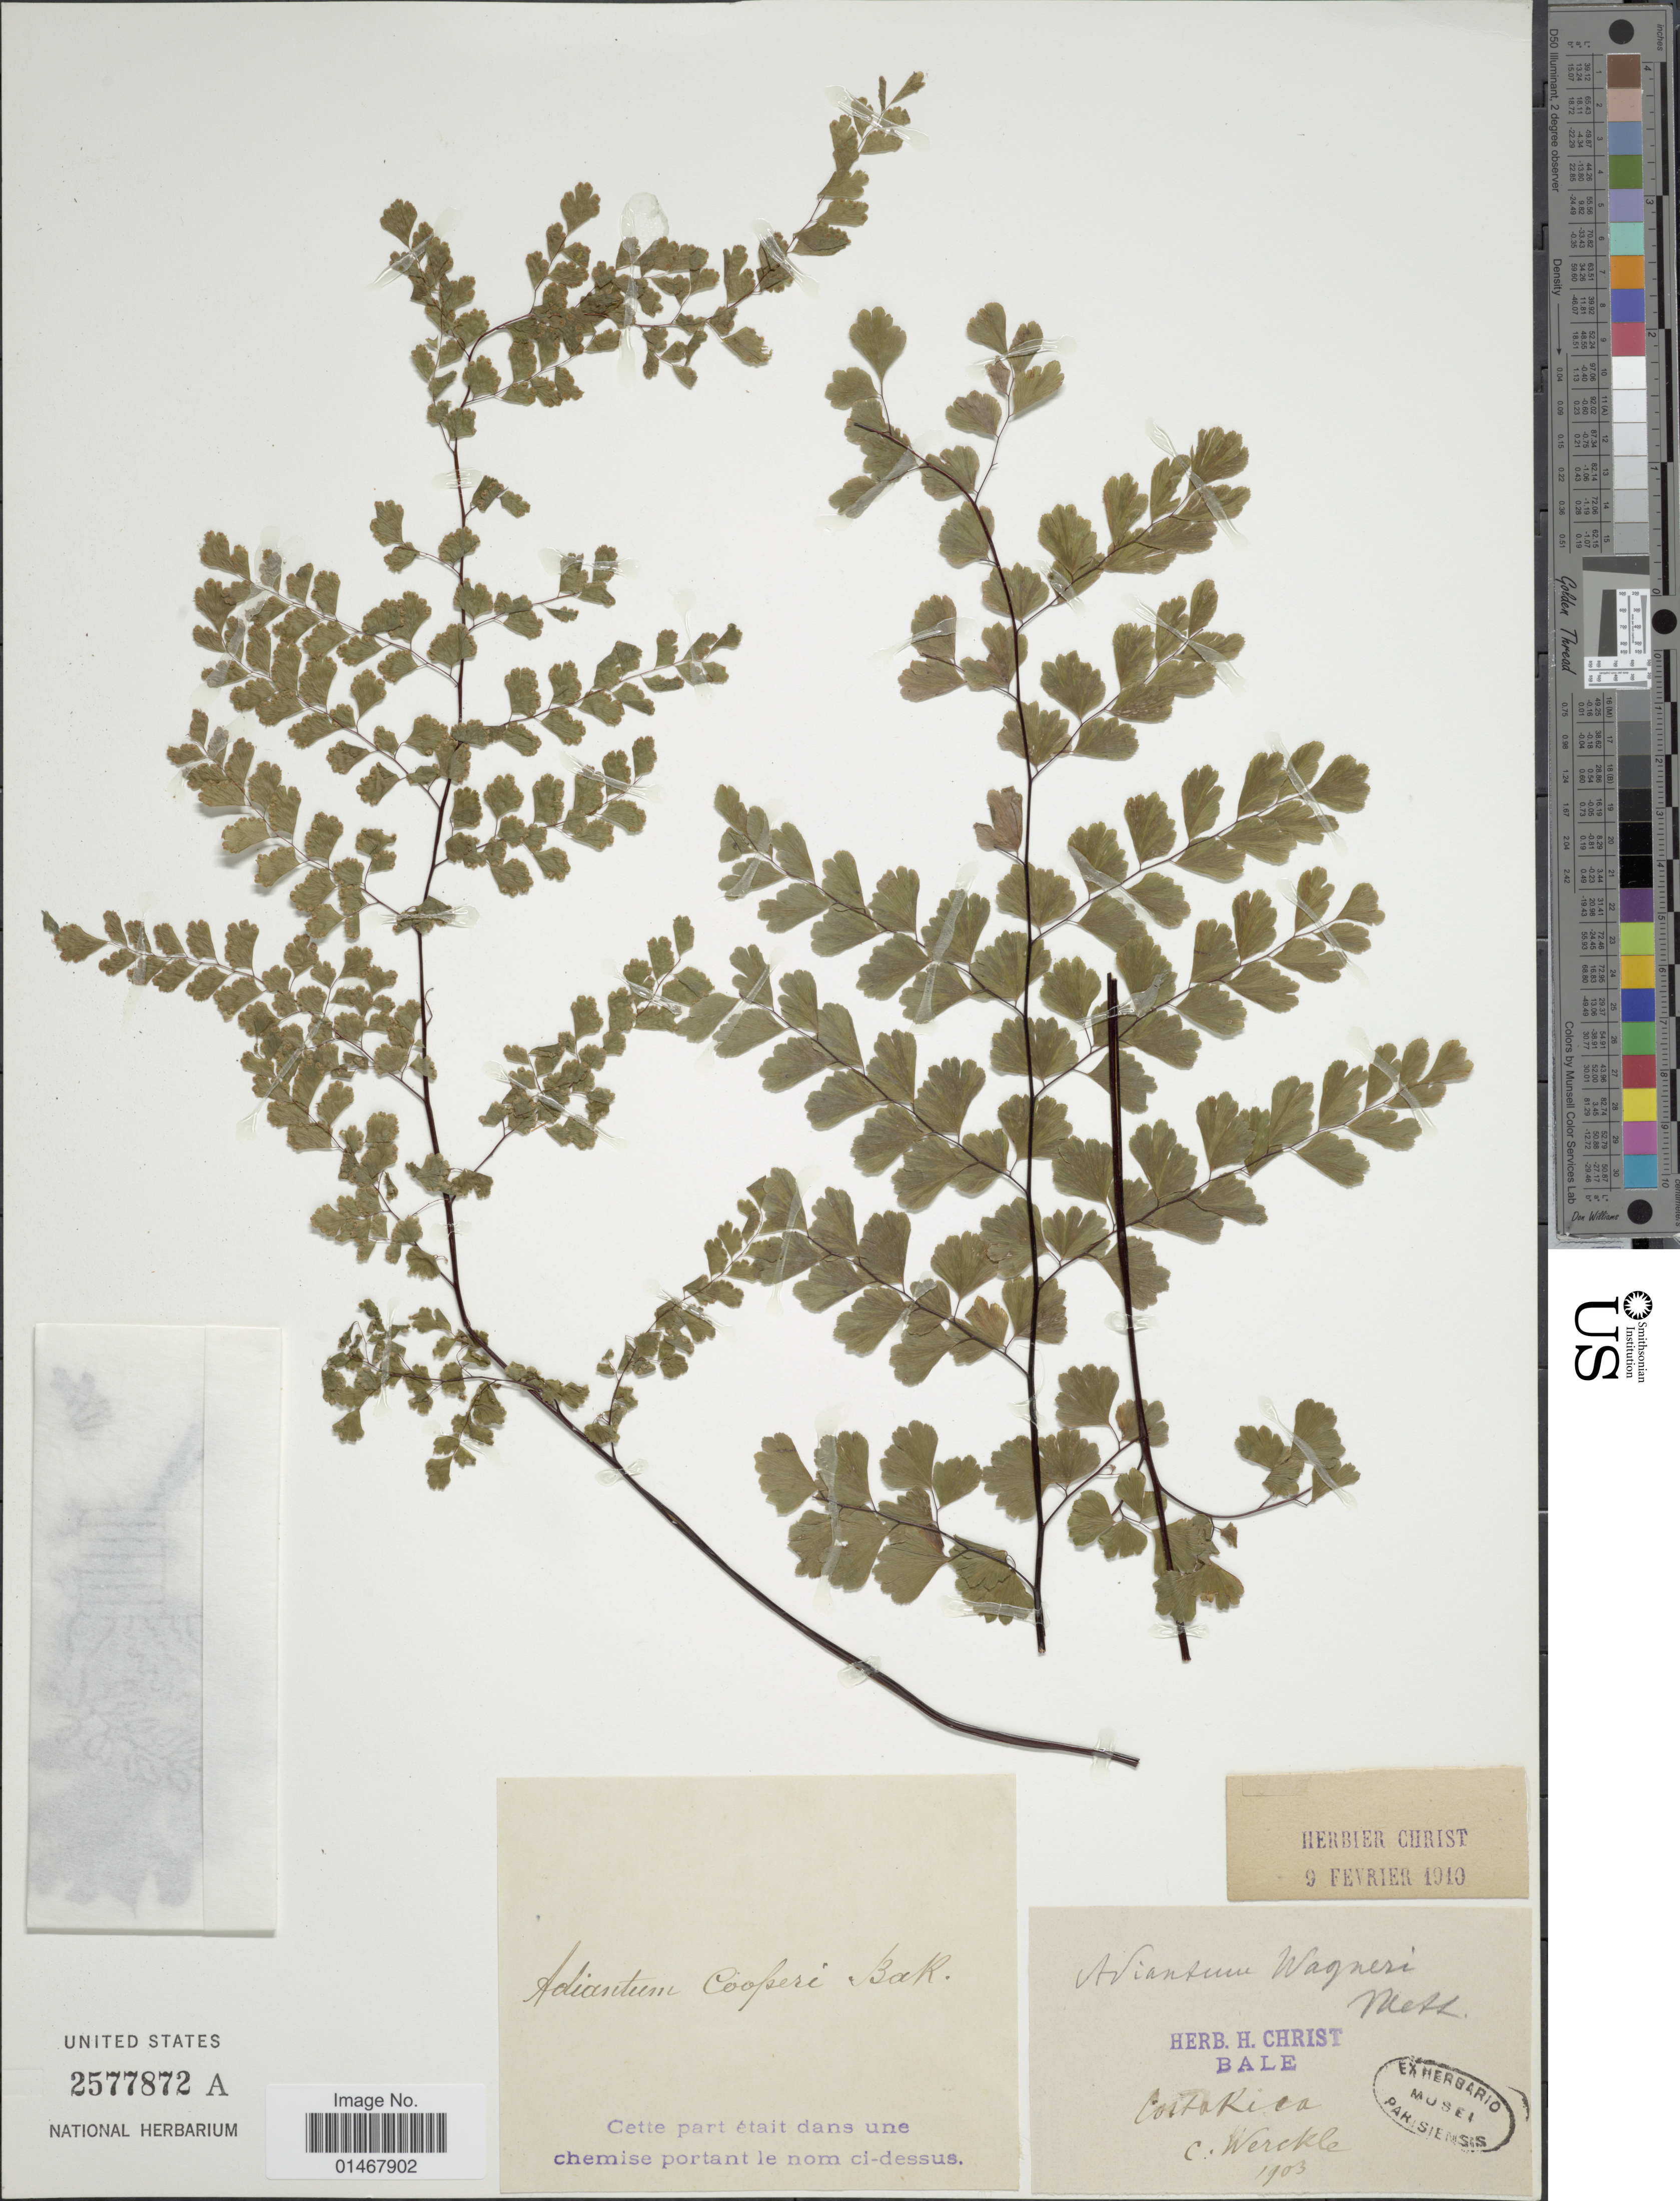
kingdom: Plantae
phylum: Tracheophyta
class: Polypodiopsida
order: Polypodiales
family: Pteridaceae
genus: Adiantum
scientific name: Adiantum raddianum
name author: C. Presl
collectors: C. Wercklé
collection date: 1903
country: Costa Rica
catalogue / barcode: US 2577872A